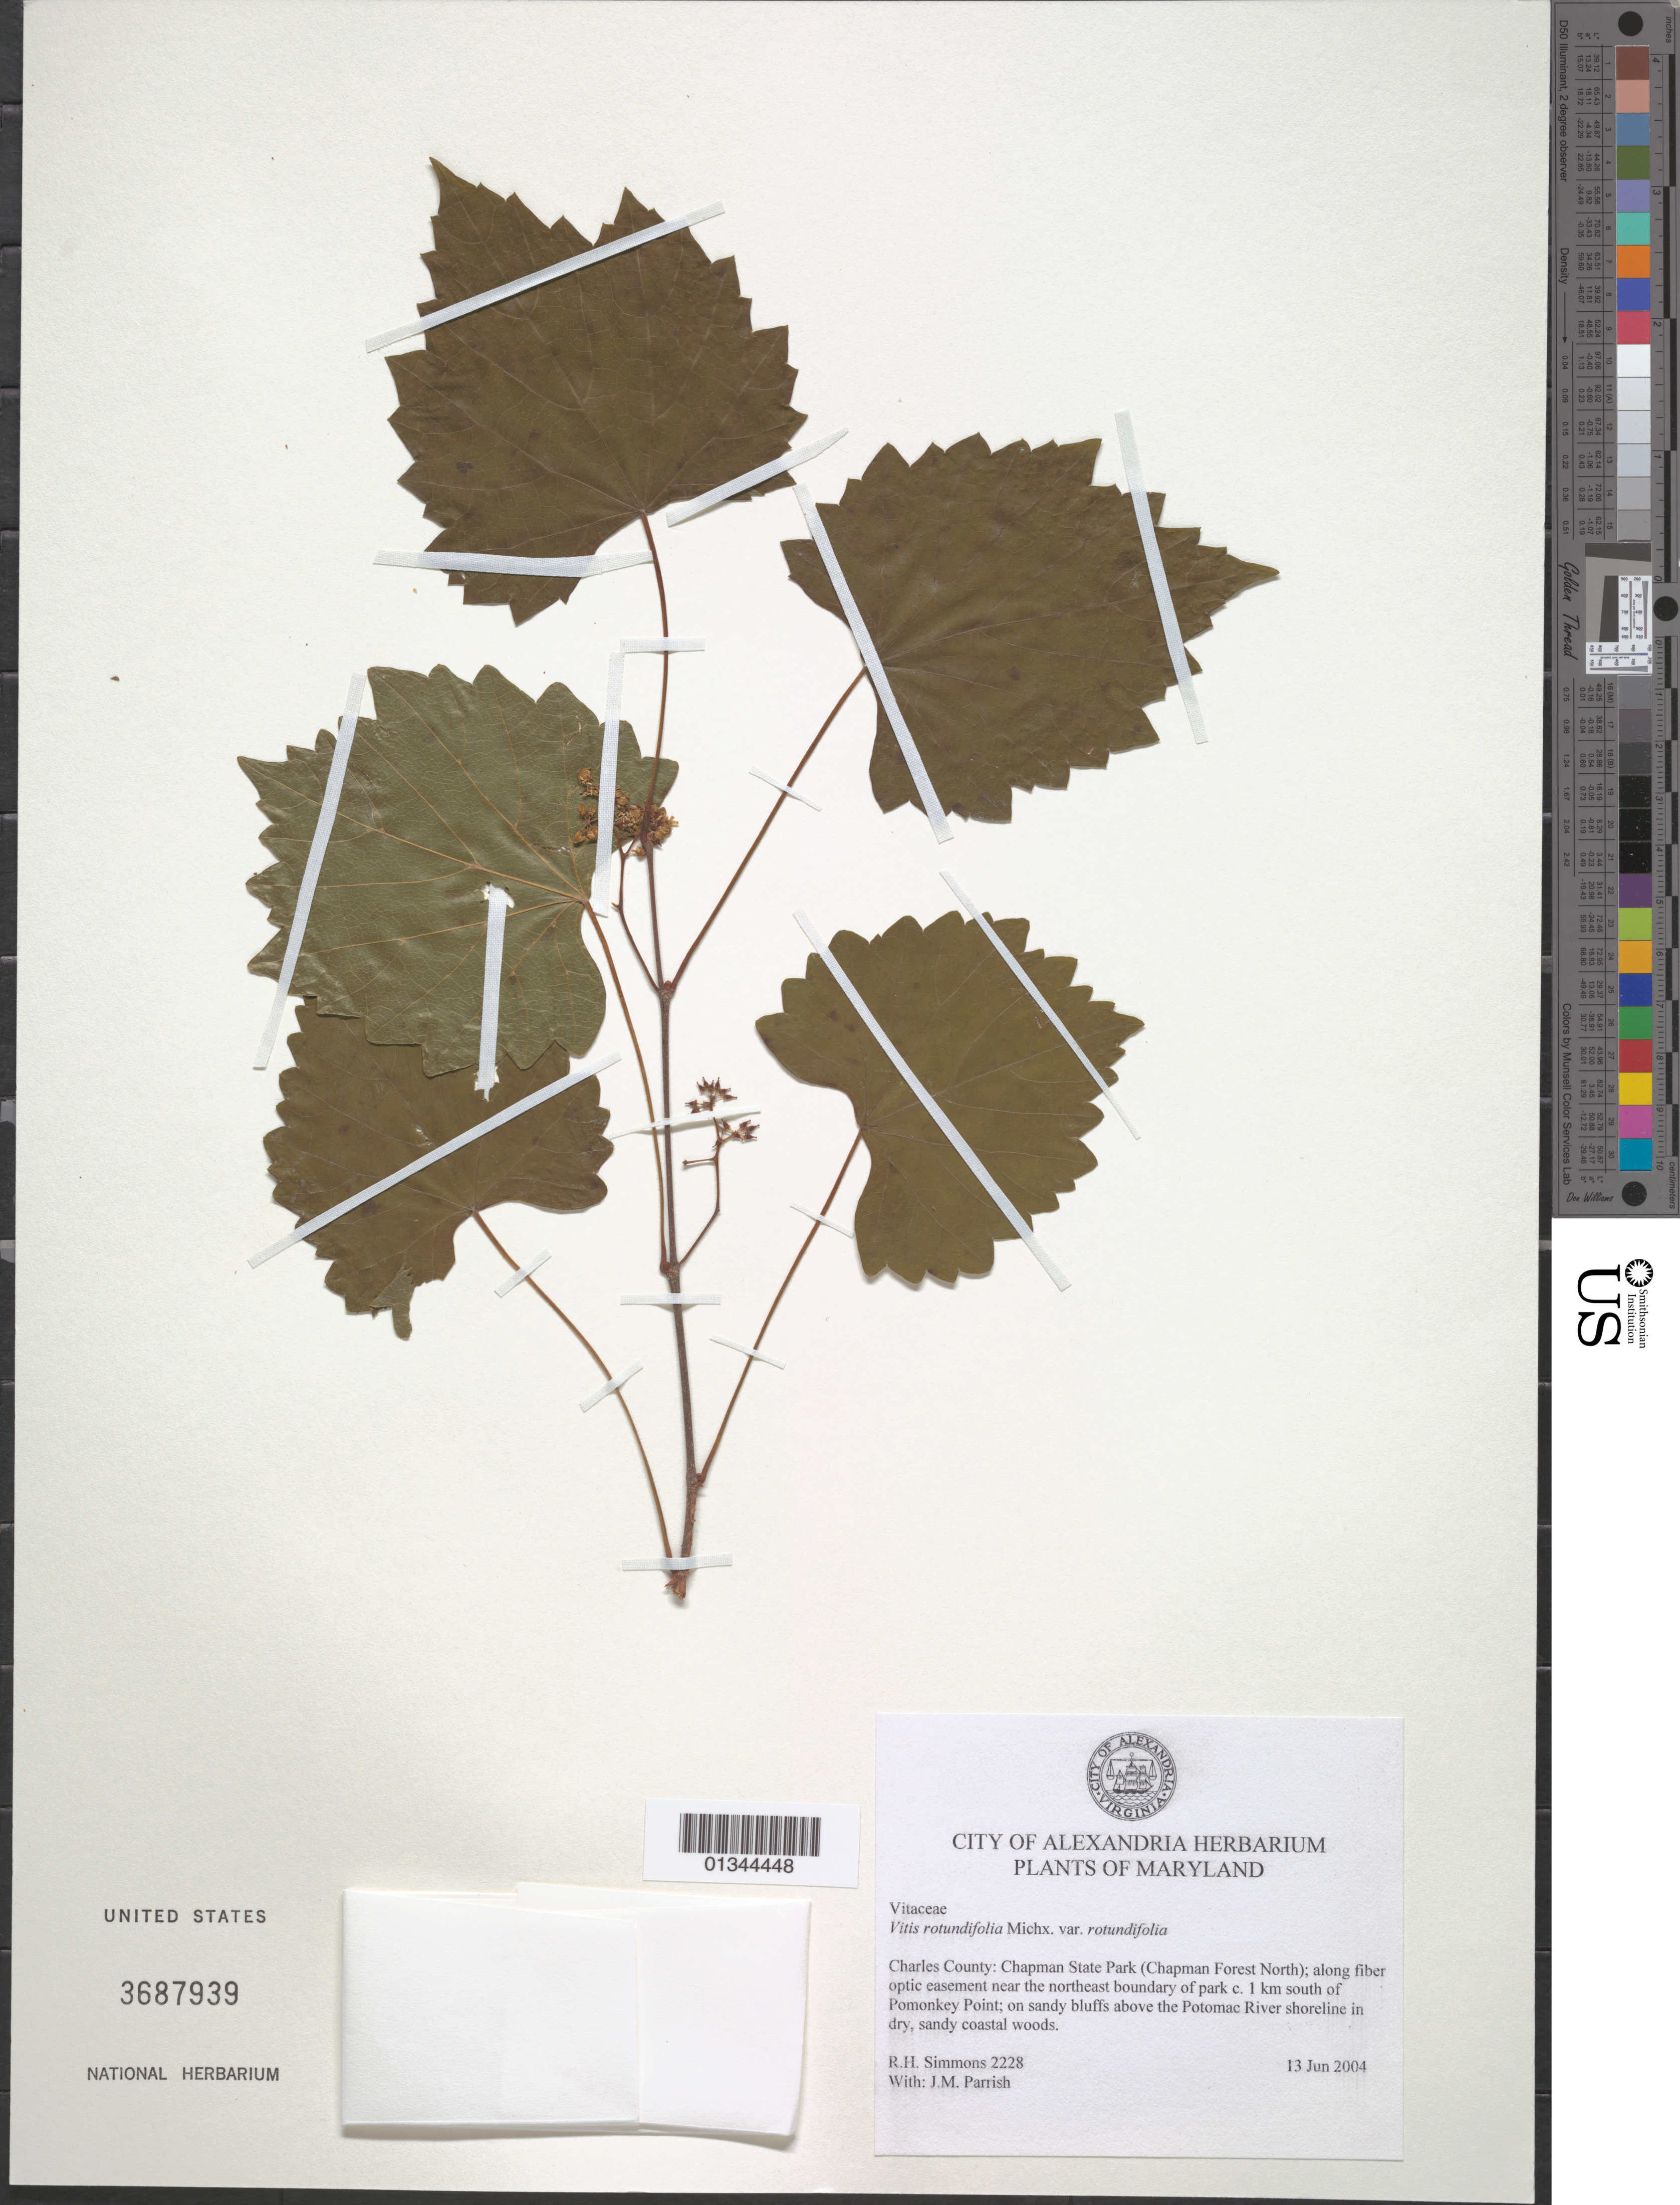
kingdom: Plantae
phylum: Tracheophyta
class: Magnoliopsida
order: Vitales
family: Vitaceae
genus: Vitis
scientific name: Vitis rotundifolia var. rotundifolia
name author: Michx.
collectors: R. Simmons & J. Parrish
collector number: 2228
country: United States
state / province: Maryland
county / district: Charles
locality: Chapman State Park (Chapman Forest North); along fiber optic easement near the northeast boundary of park c. 1 km south of Pomonkey Point.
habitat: On sandy bluffs above the Potomac River shoreline in dry, sandy coastal woods.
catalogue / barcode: US 3687939